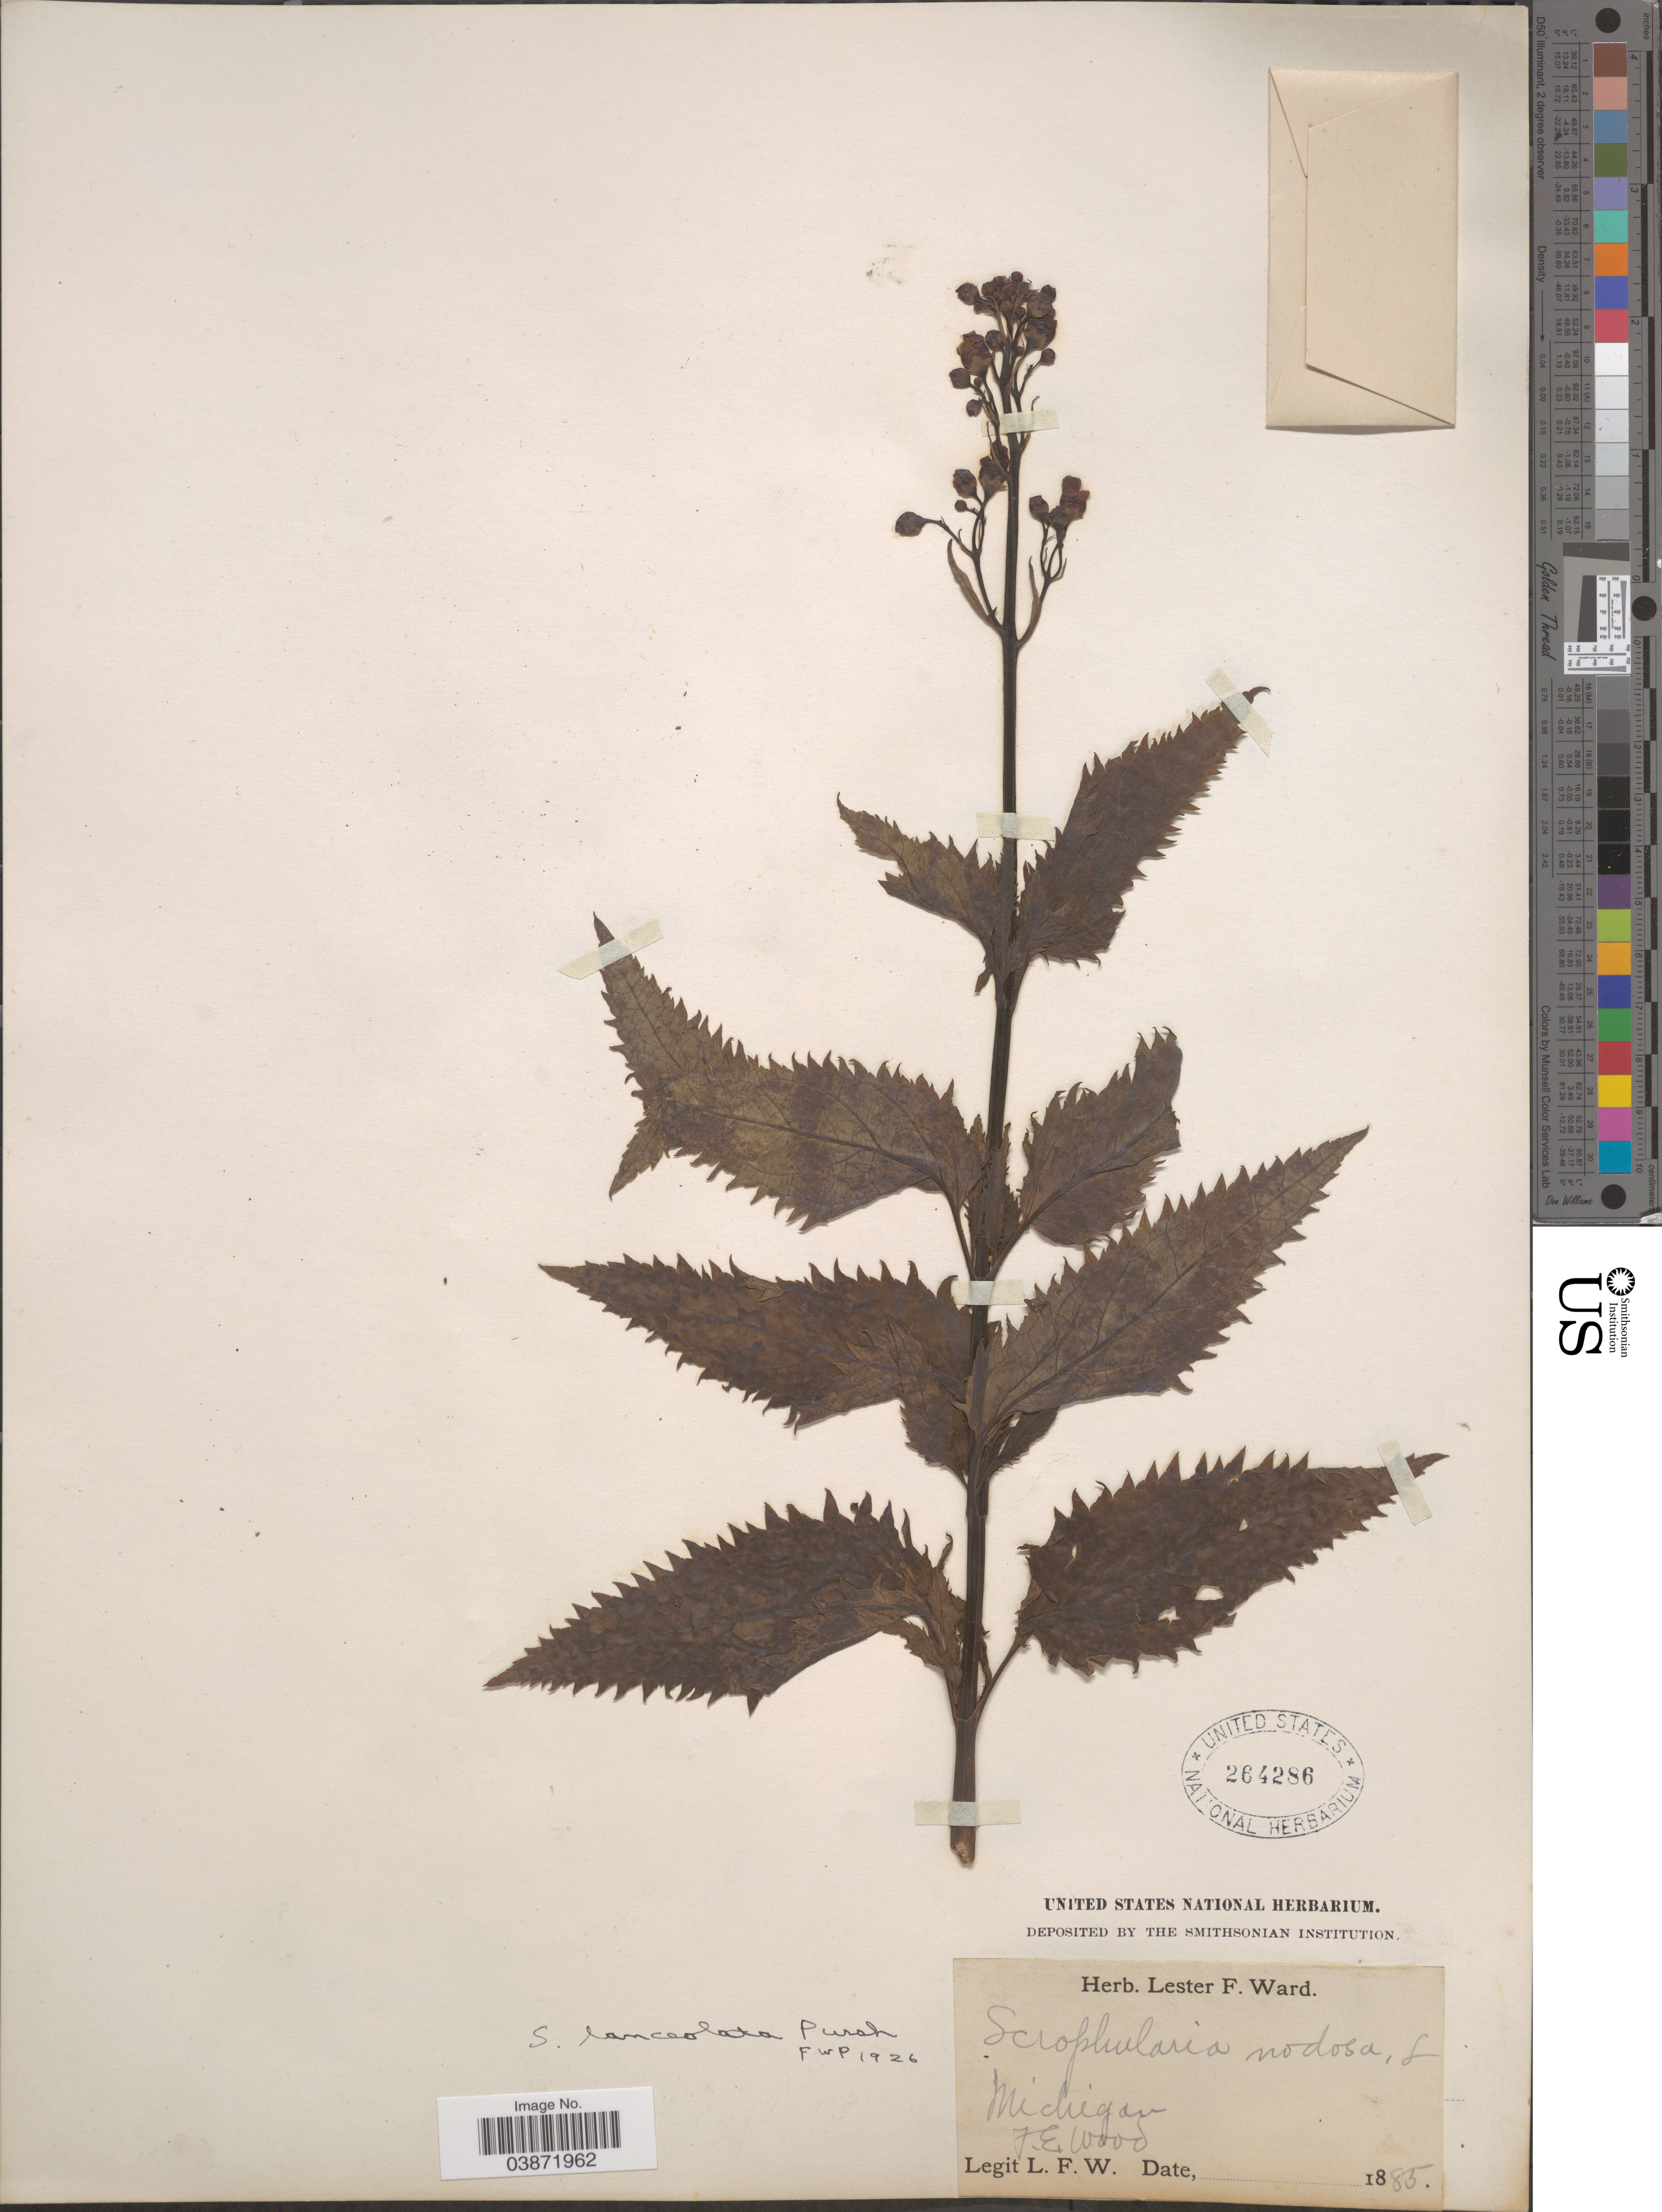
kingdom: Plantae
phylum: Tracheophyta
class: Magnoliopsida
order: Lamiales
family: Scrophulariaceae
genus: Scrophularia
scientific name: Scrophularia lanceolata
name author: Pursh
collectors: L. F. Ward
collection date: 1885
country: United States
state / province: Michigan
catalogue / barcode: US 264286